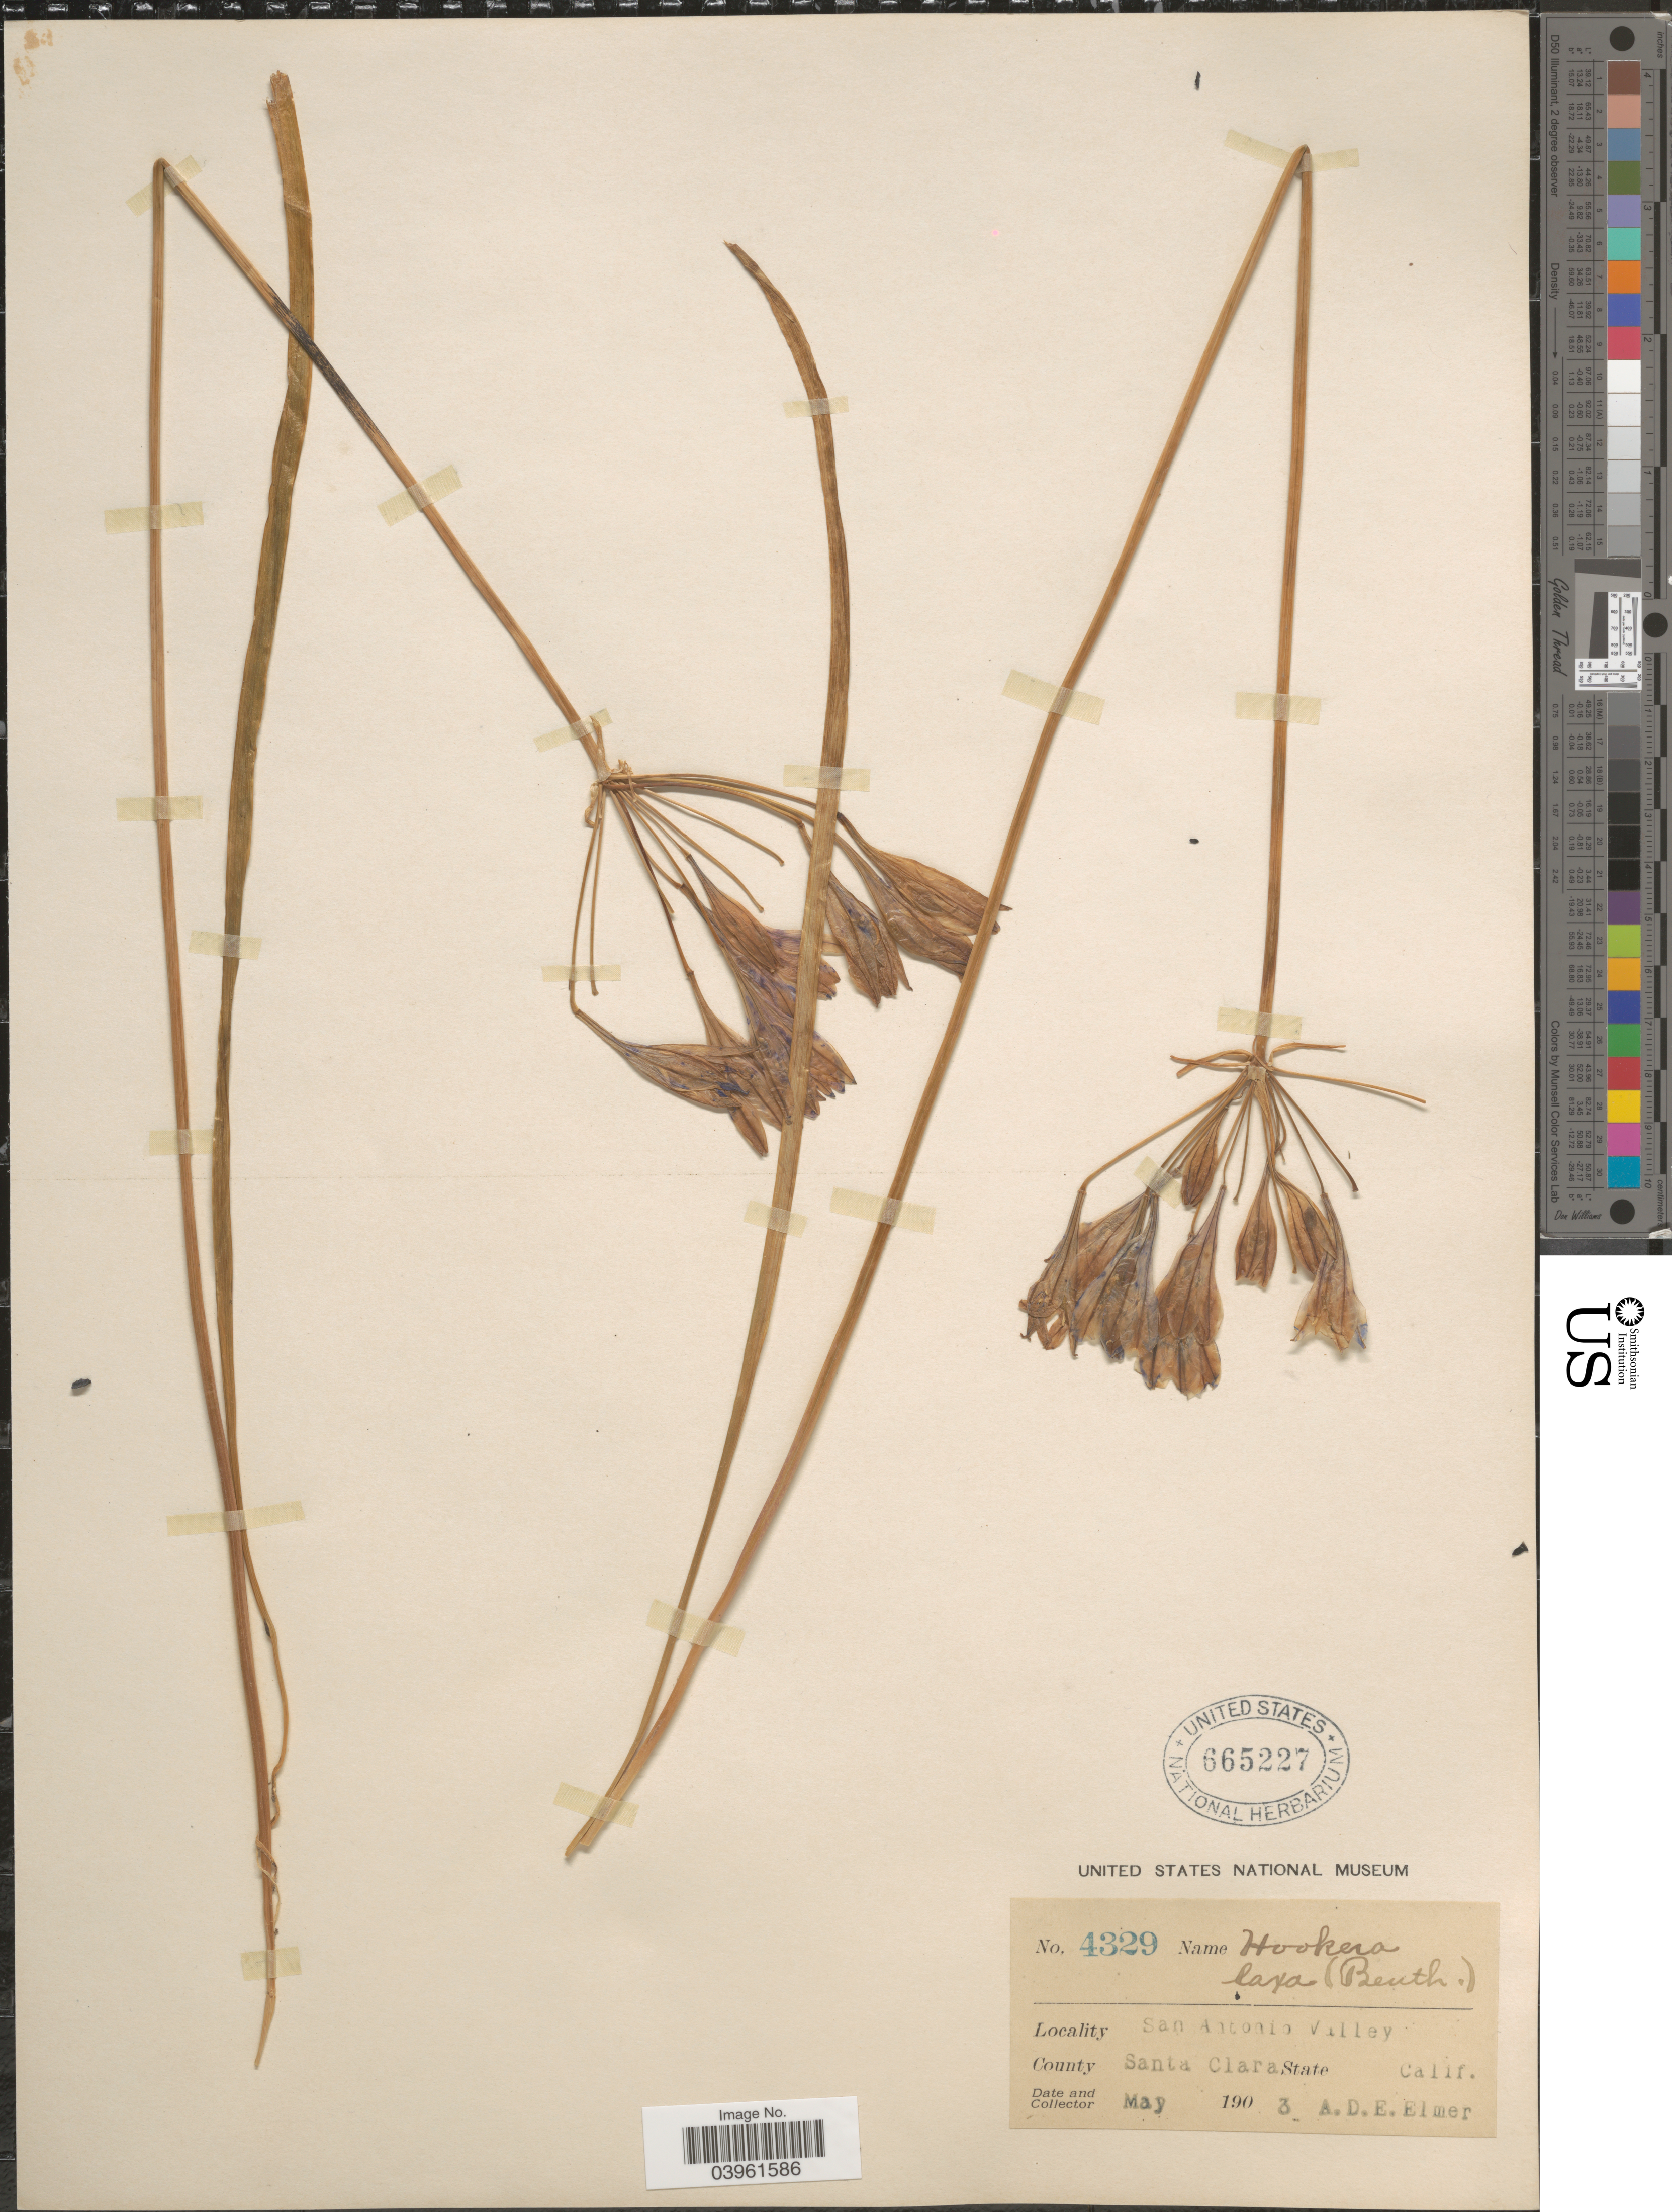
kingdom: Plantae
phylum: Tracheophyta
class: Liliopsida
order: Asparagales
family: Asparagaceae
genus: Triteleia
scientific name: Triteleia laxa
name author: Benth.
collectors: A. D. E. Elmer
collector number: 4329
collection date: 1903-05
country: United States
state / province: California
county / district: Santa Clara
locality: San Antonio Valley. County Santa Clara.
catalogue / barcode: US 665227